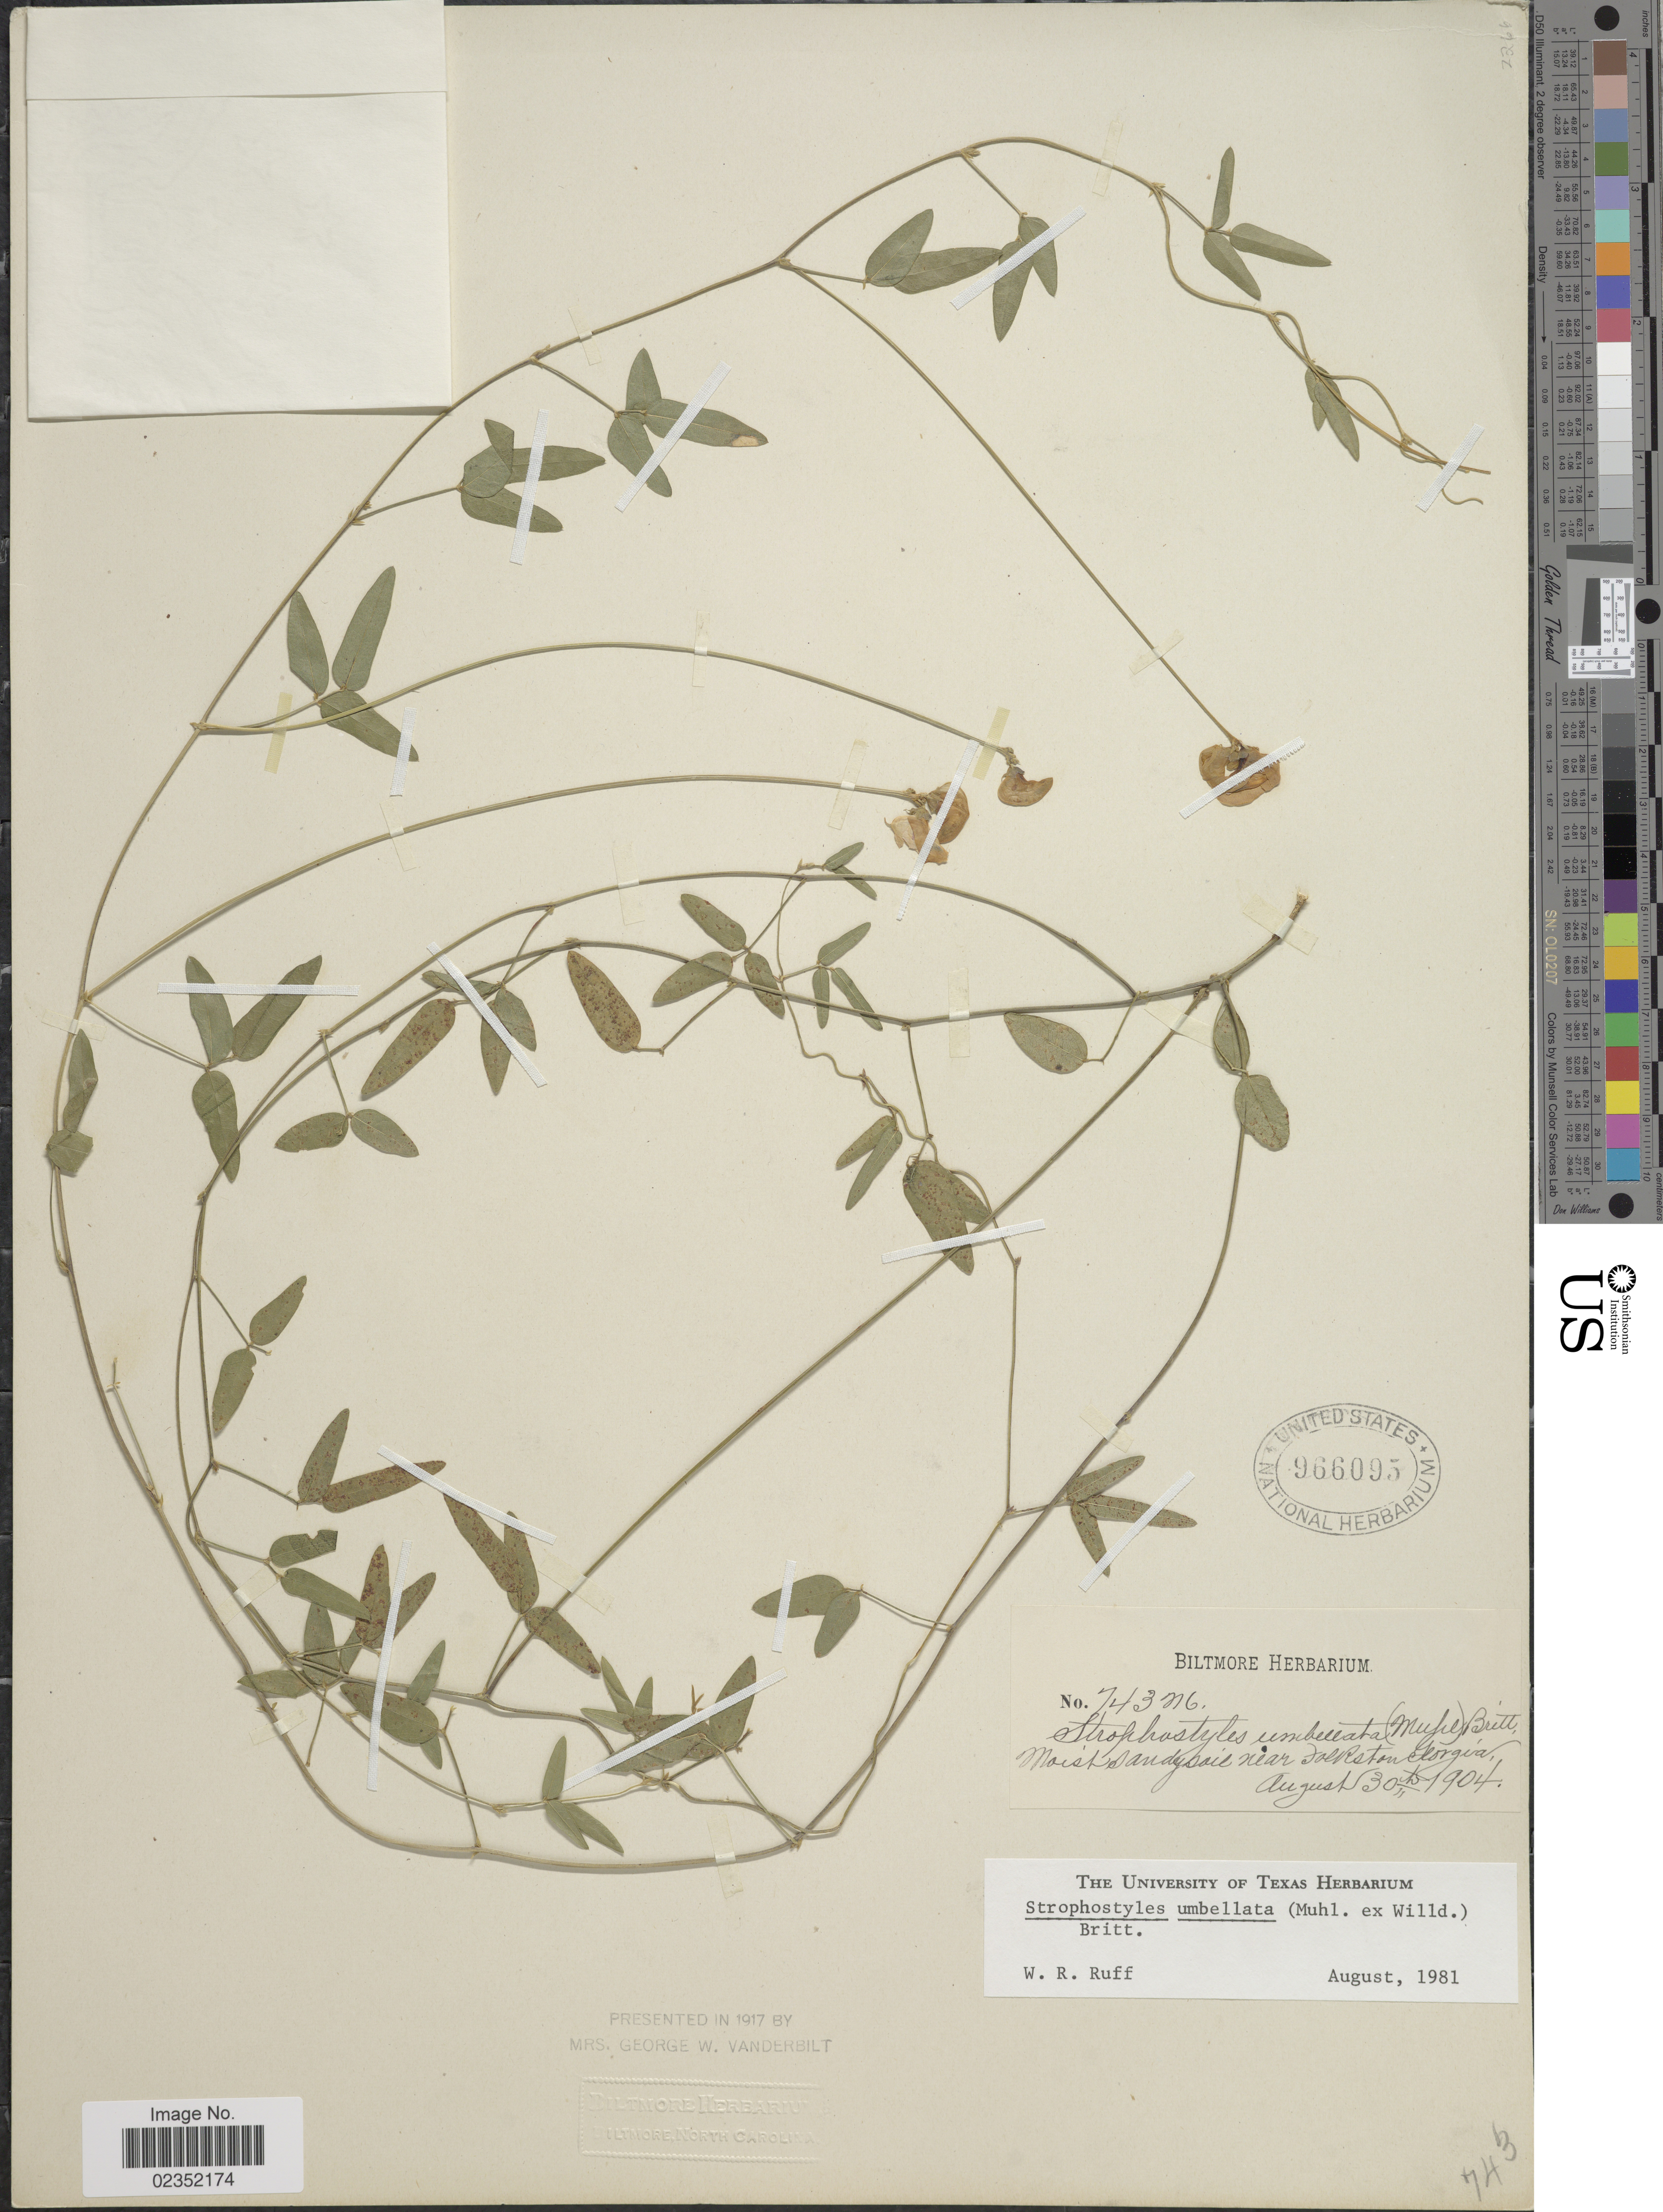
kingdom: Plantae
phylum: Tracheophyta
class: Magnoliopsida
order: Fabales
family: Fabaceae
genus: Strophostyles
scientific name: Strophostyles umbellata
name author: (Muhl. ex Willd.) Britton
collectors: ex herb. Biltmore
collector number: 743NC*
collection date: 1904-08-30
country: United States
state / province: Georgia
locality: Moist sandy soil near Folkston.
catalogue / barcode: US 966095